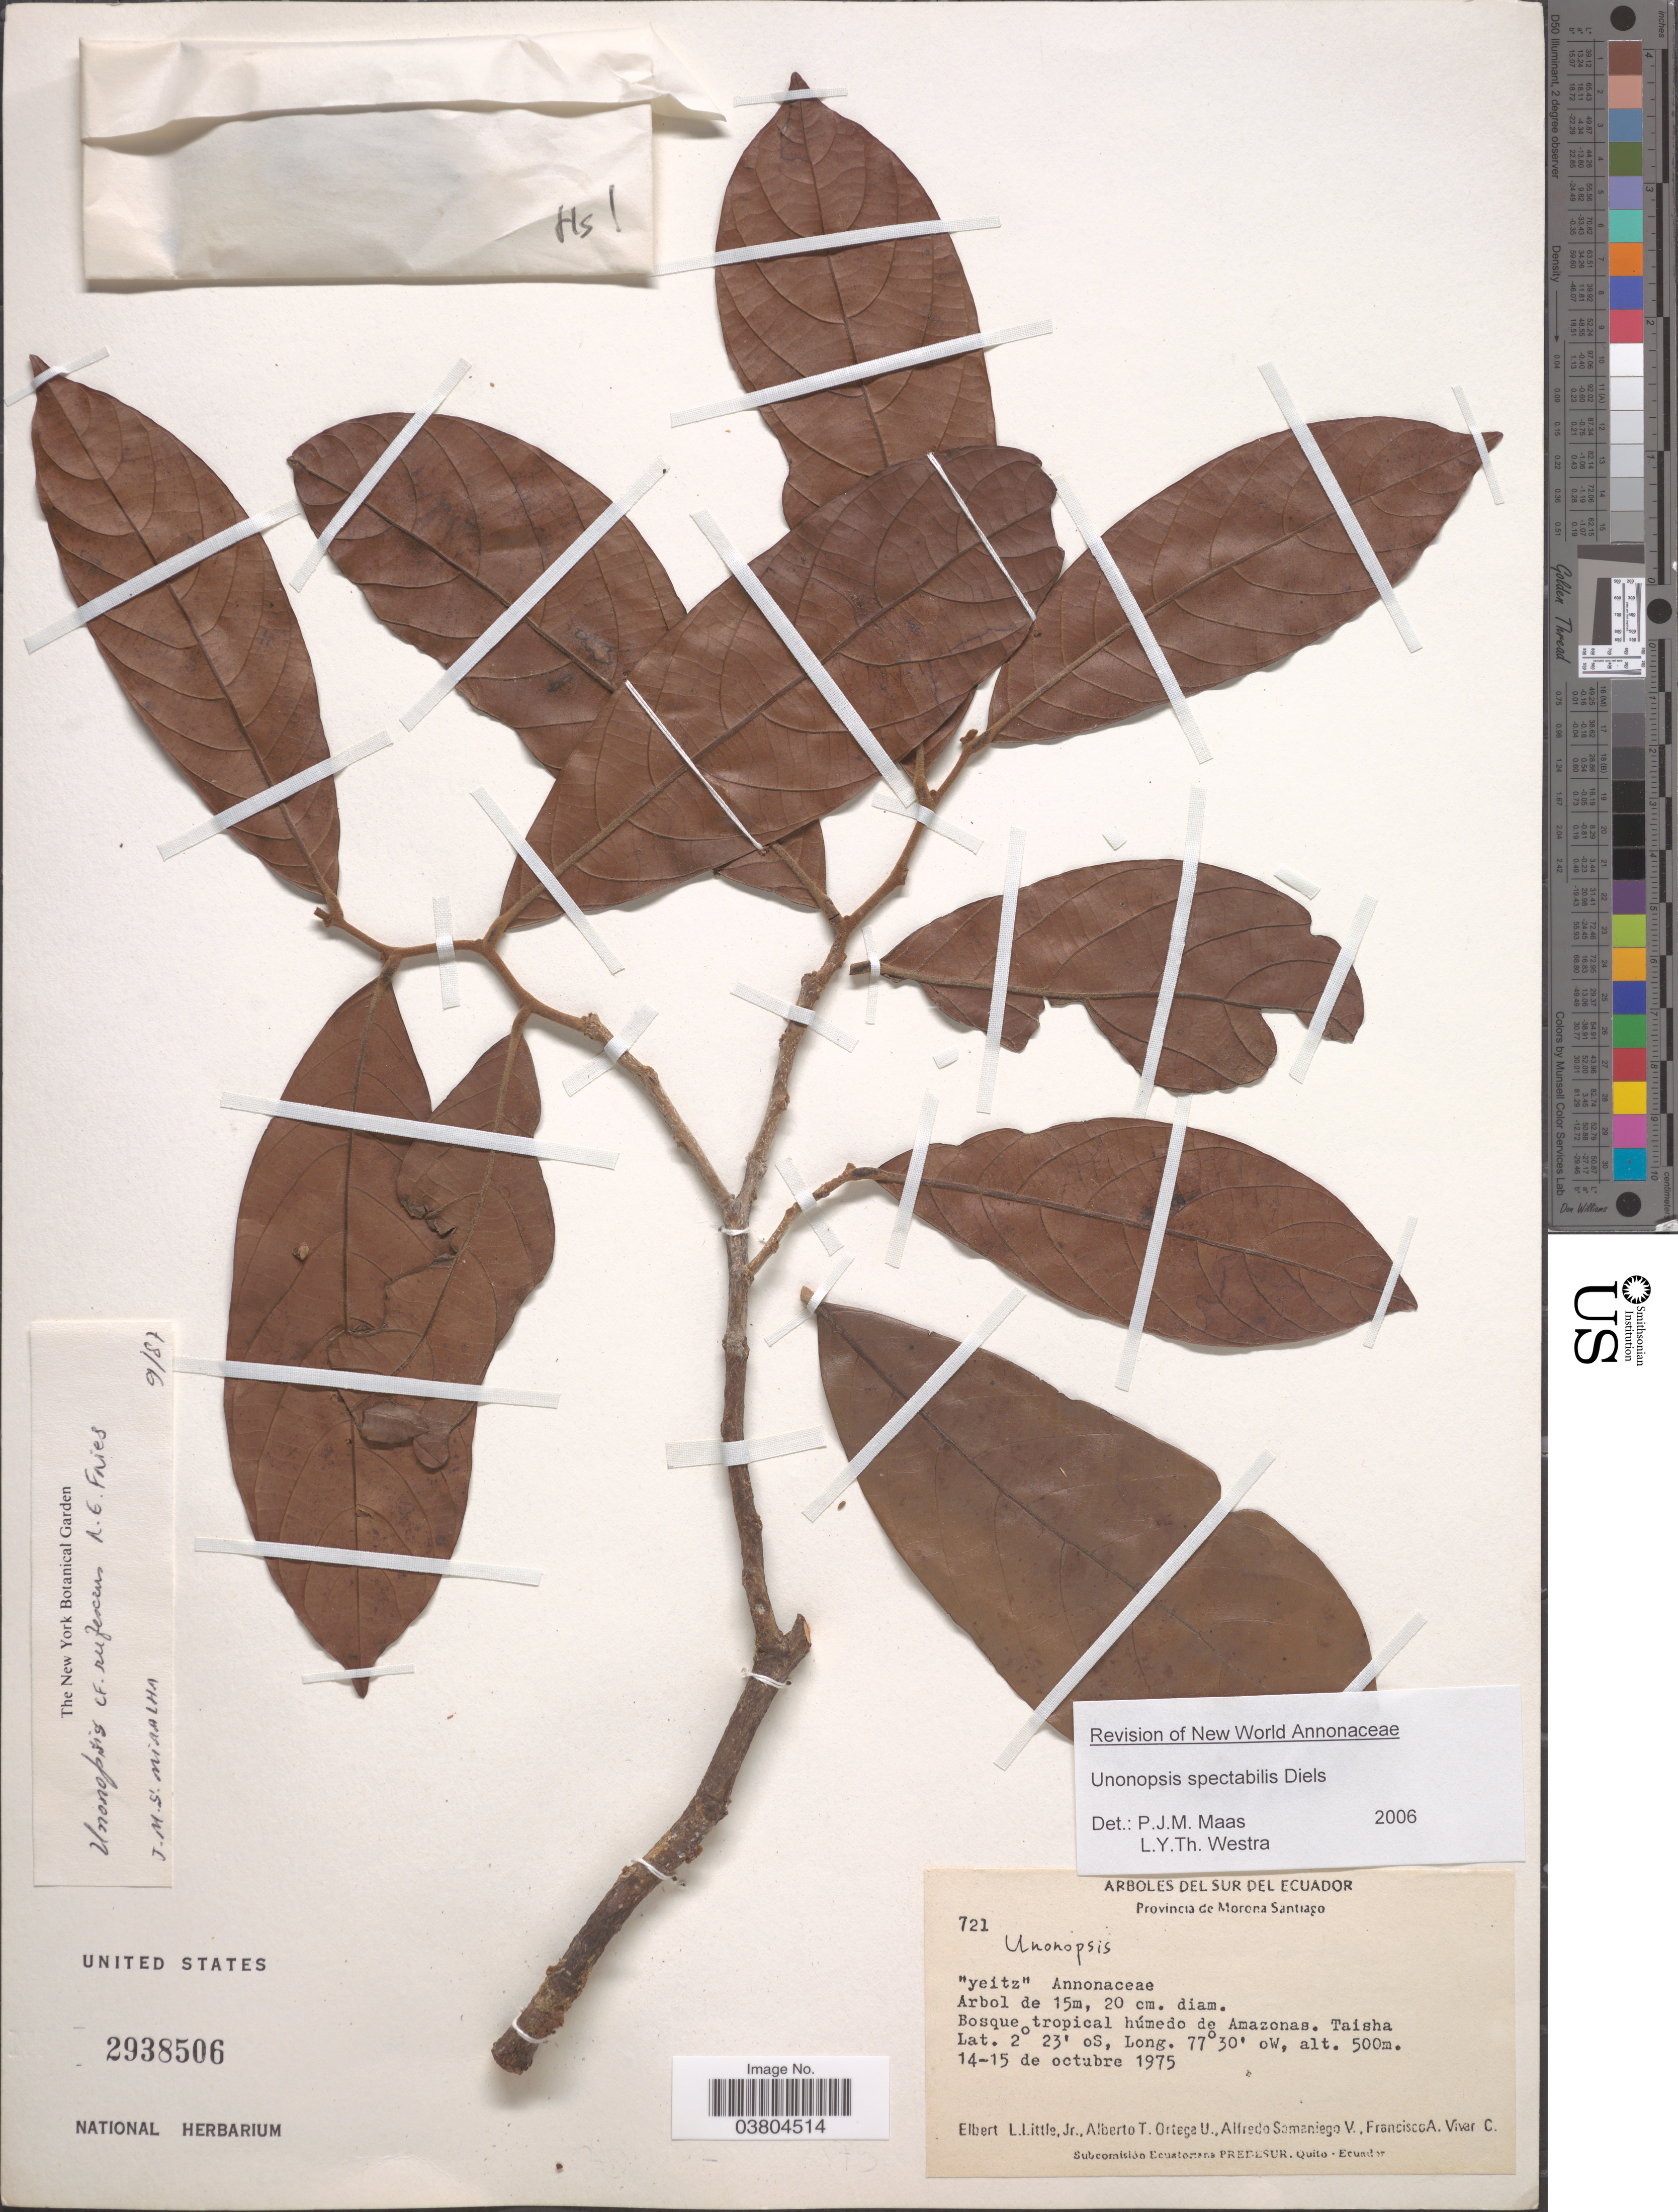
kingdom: Plantae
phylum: Tracheophyta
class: Magnoliopsida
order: Magnoliales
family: Annonaceae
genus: Unonopsis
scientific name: Unonopsis spectabilis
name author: Diels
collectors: E. L. Little, A. T. Ortega U., A. V. Samaniego & F. A. Vivar C.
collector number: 721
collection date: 1975-10-14/1975-10-15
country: Ecuador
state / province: Morona-Santiago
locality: Sur del Ecuador. Bosque tropical húmedo de Amazonas. Taisha.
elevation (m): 500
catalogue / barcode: US 2938506